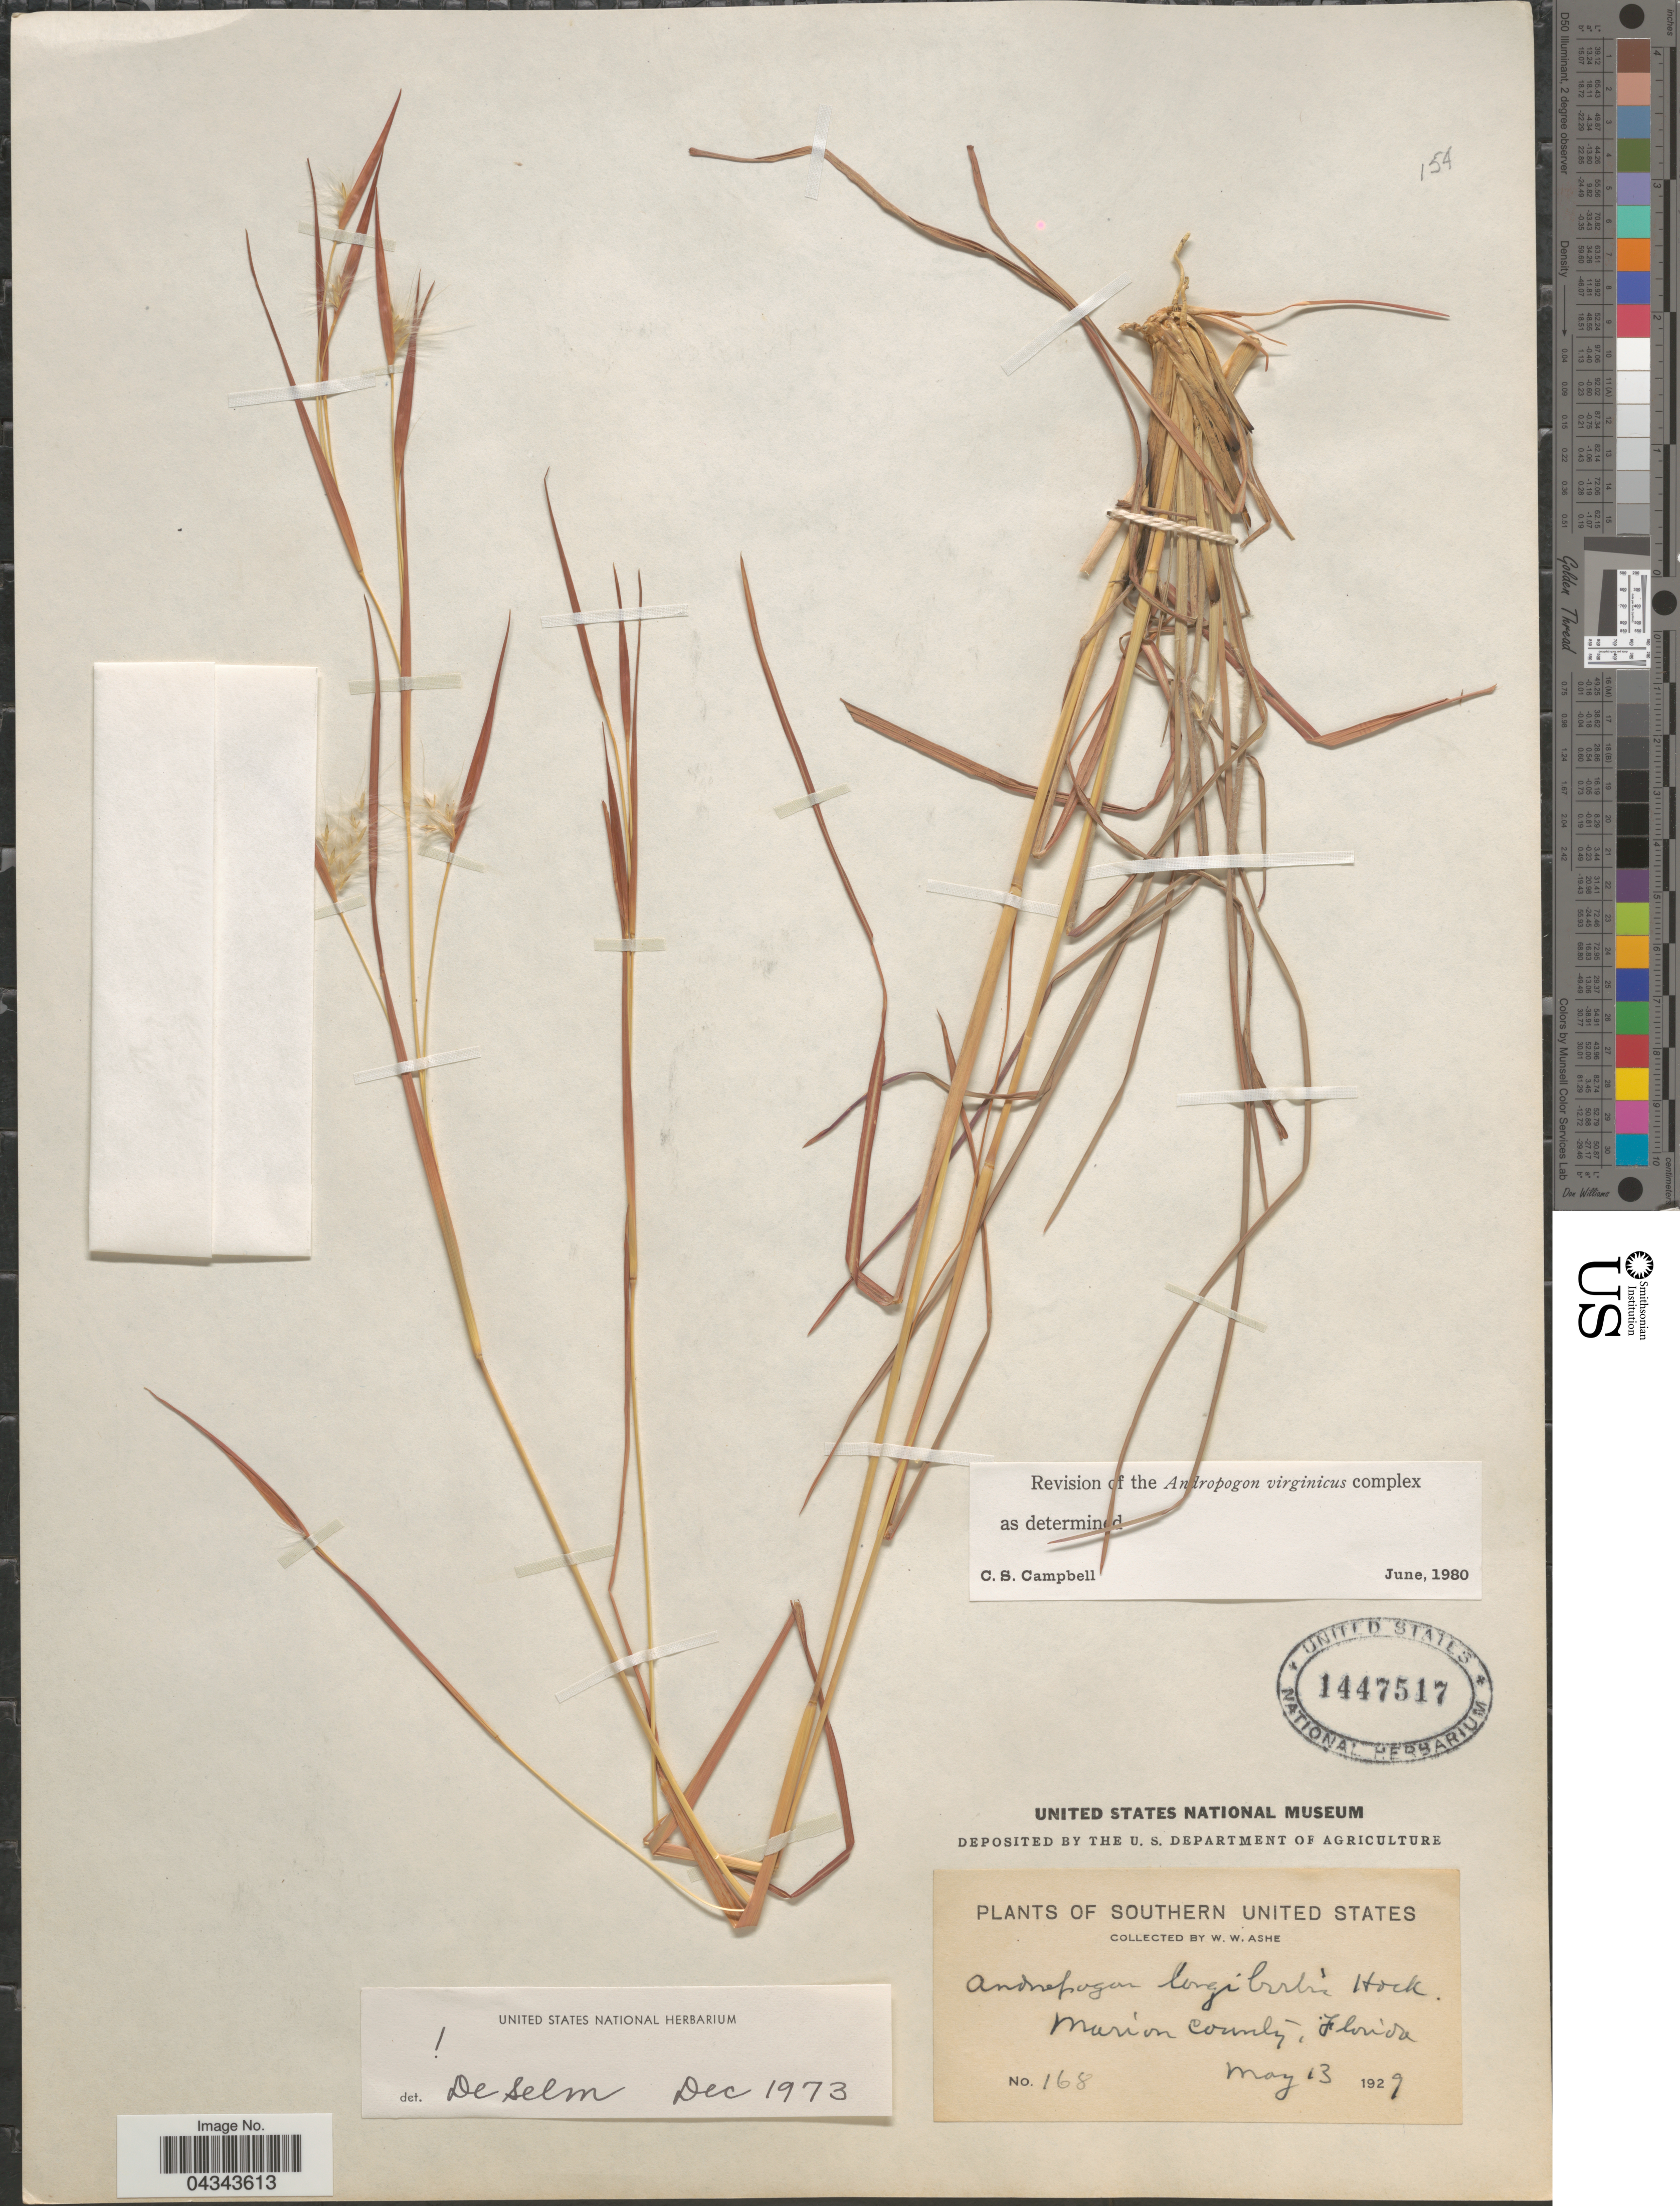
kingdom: Plantae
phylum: Tracheophyta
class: Liliopsida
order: Poales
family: Poaceae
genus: Andropogon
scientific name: Andropogon longiberbis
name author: Hack.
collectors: W. W. Ashe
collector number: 168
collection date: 1929-05-13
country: United States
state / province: Florida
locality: Southern United States. Marion County.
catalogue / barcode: US 1447517